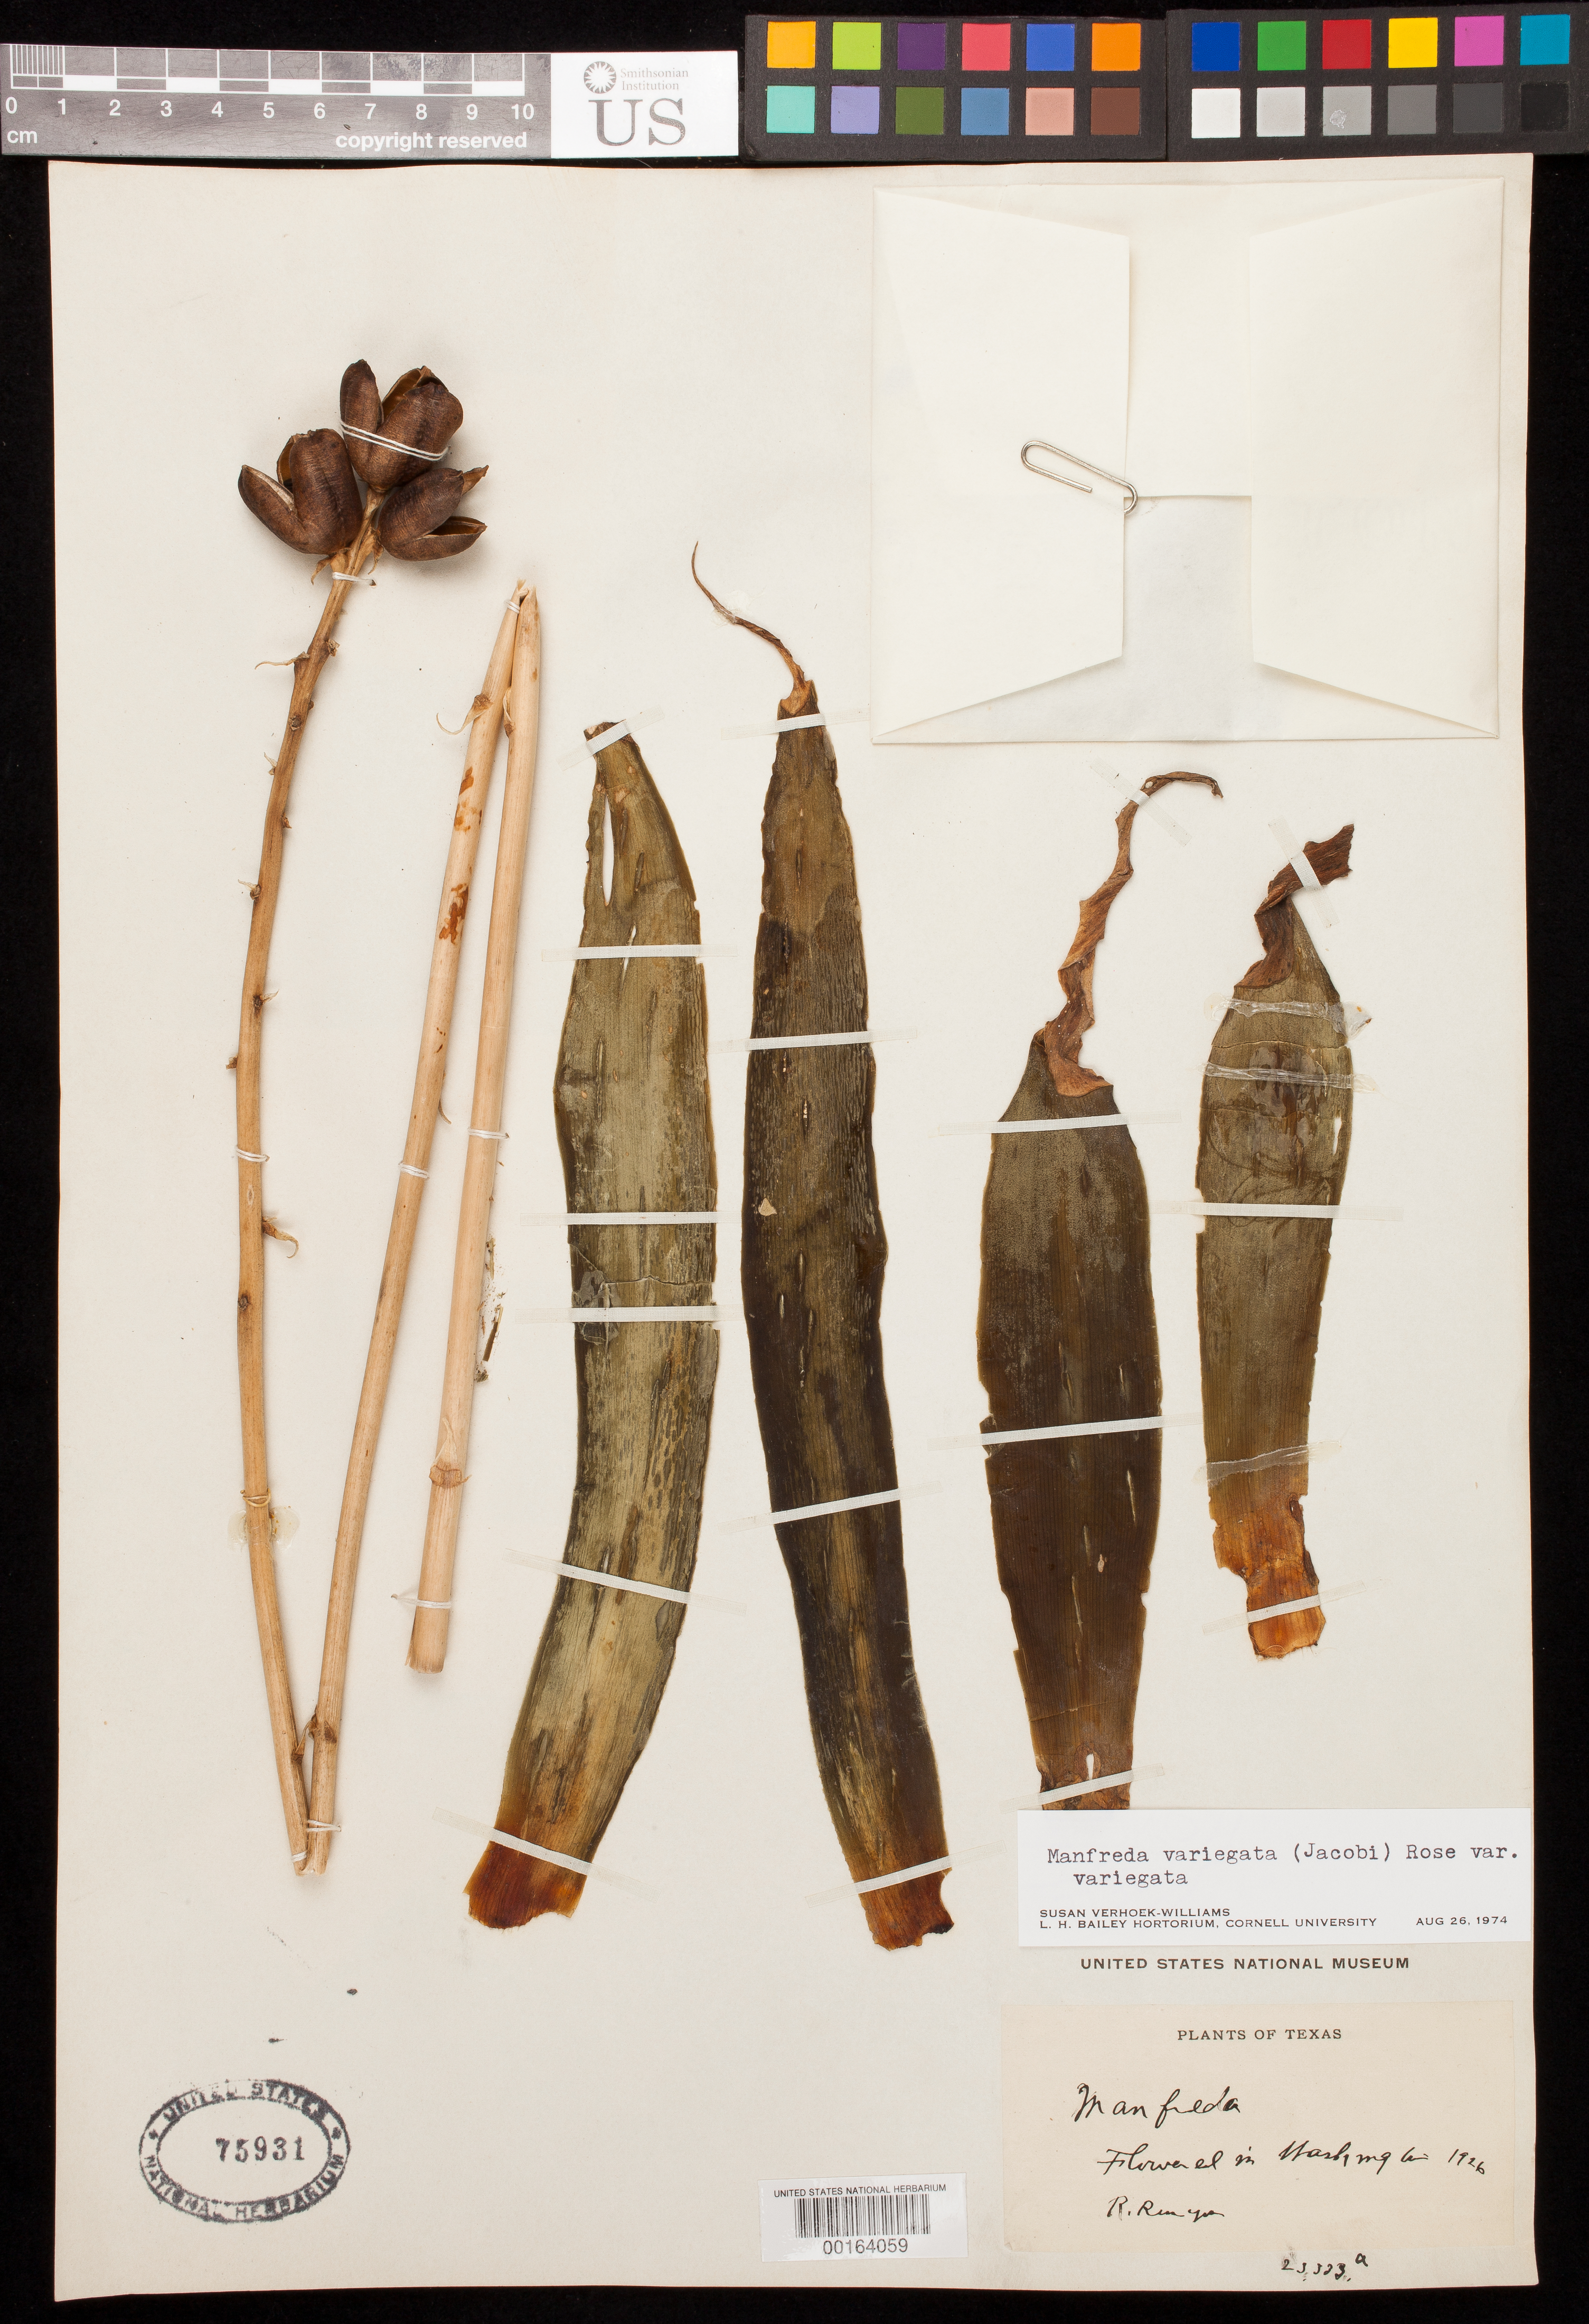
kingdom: Plantae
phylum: Tracheophyta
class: Liliopsida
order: Asparagales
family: Asparagaceae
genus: Manfreda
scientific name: Manfreda variegata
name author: (Jacobi) Rose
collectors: R. Runyon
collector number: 23.323a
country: United States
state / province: Texas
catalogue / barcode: US 75931